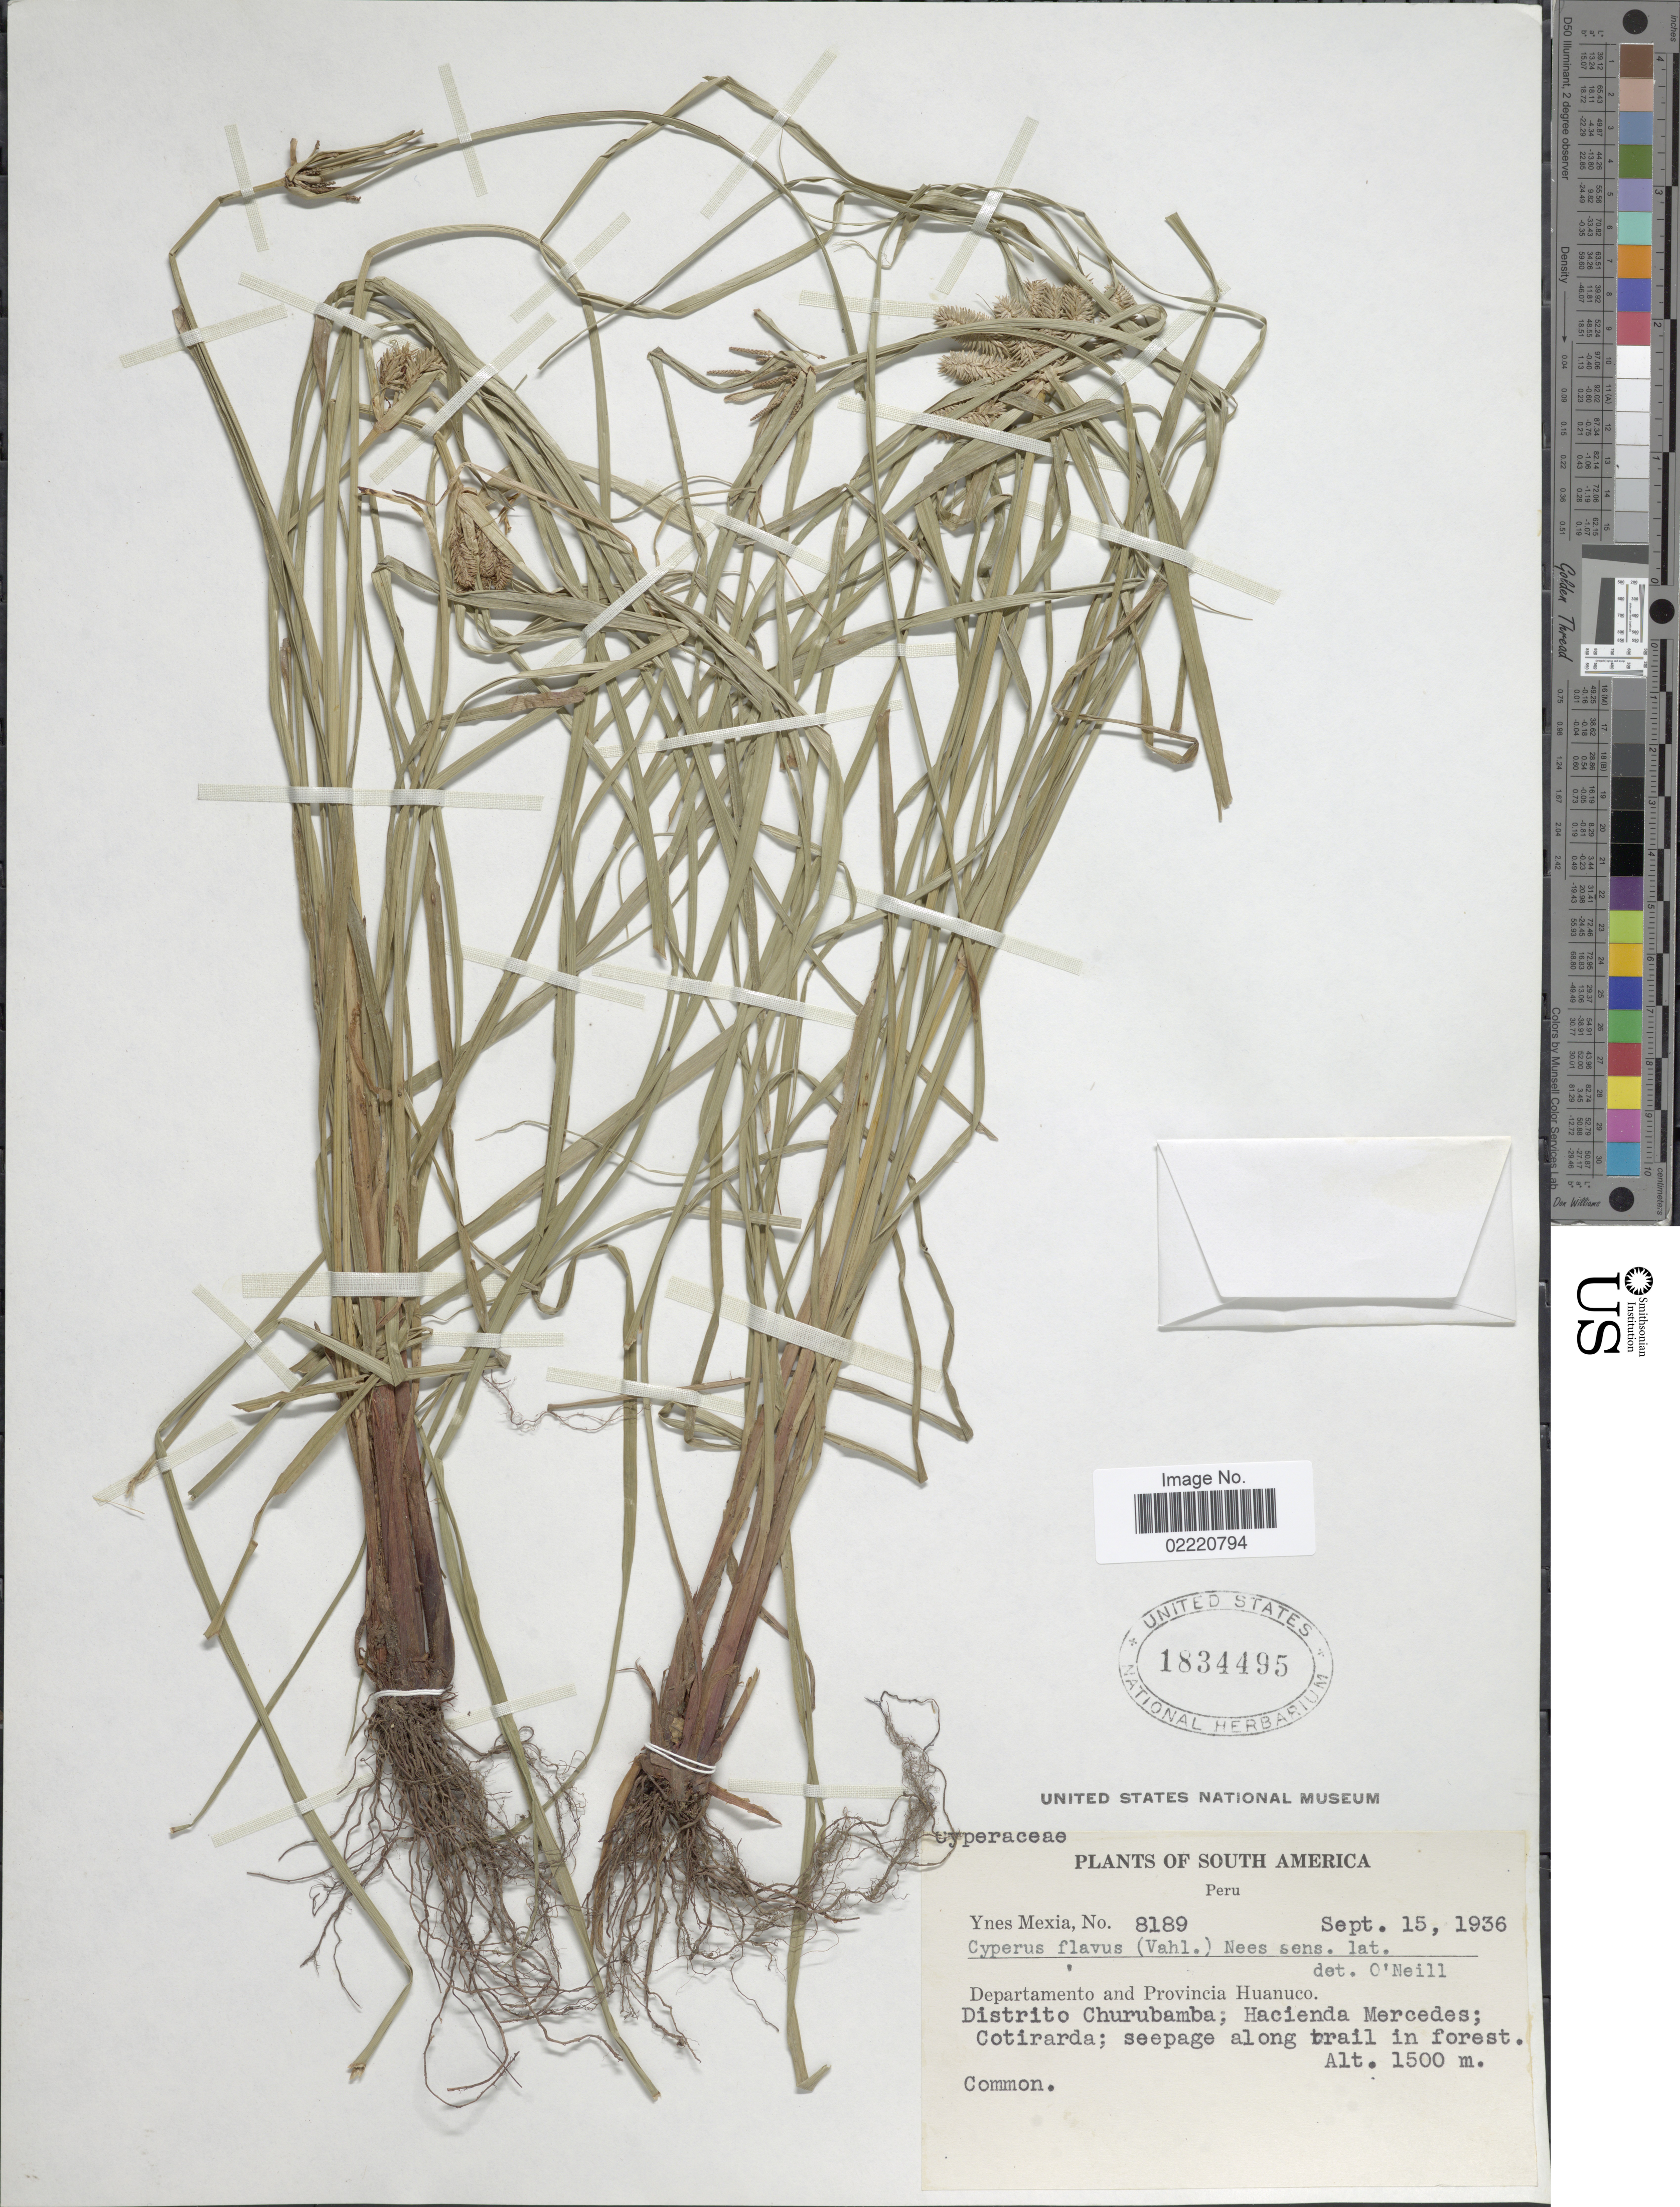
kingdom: Plantae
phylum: Tracheophyta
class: Liliopsida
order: Poales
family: Cyperaceae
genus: Cyperus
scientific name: Cyperus aggregatus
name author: (Willd.) Endl.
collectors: Y. Mexia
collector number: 8189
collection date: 1936-09-15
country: Peru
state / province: Huánuco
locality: Departamento & Provincia Huanuco, Distrito Churubamba, Hacienda Mercedes, Cotirarda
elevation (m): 1500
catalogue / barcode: US 1834495